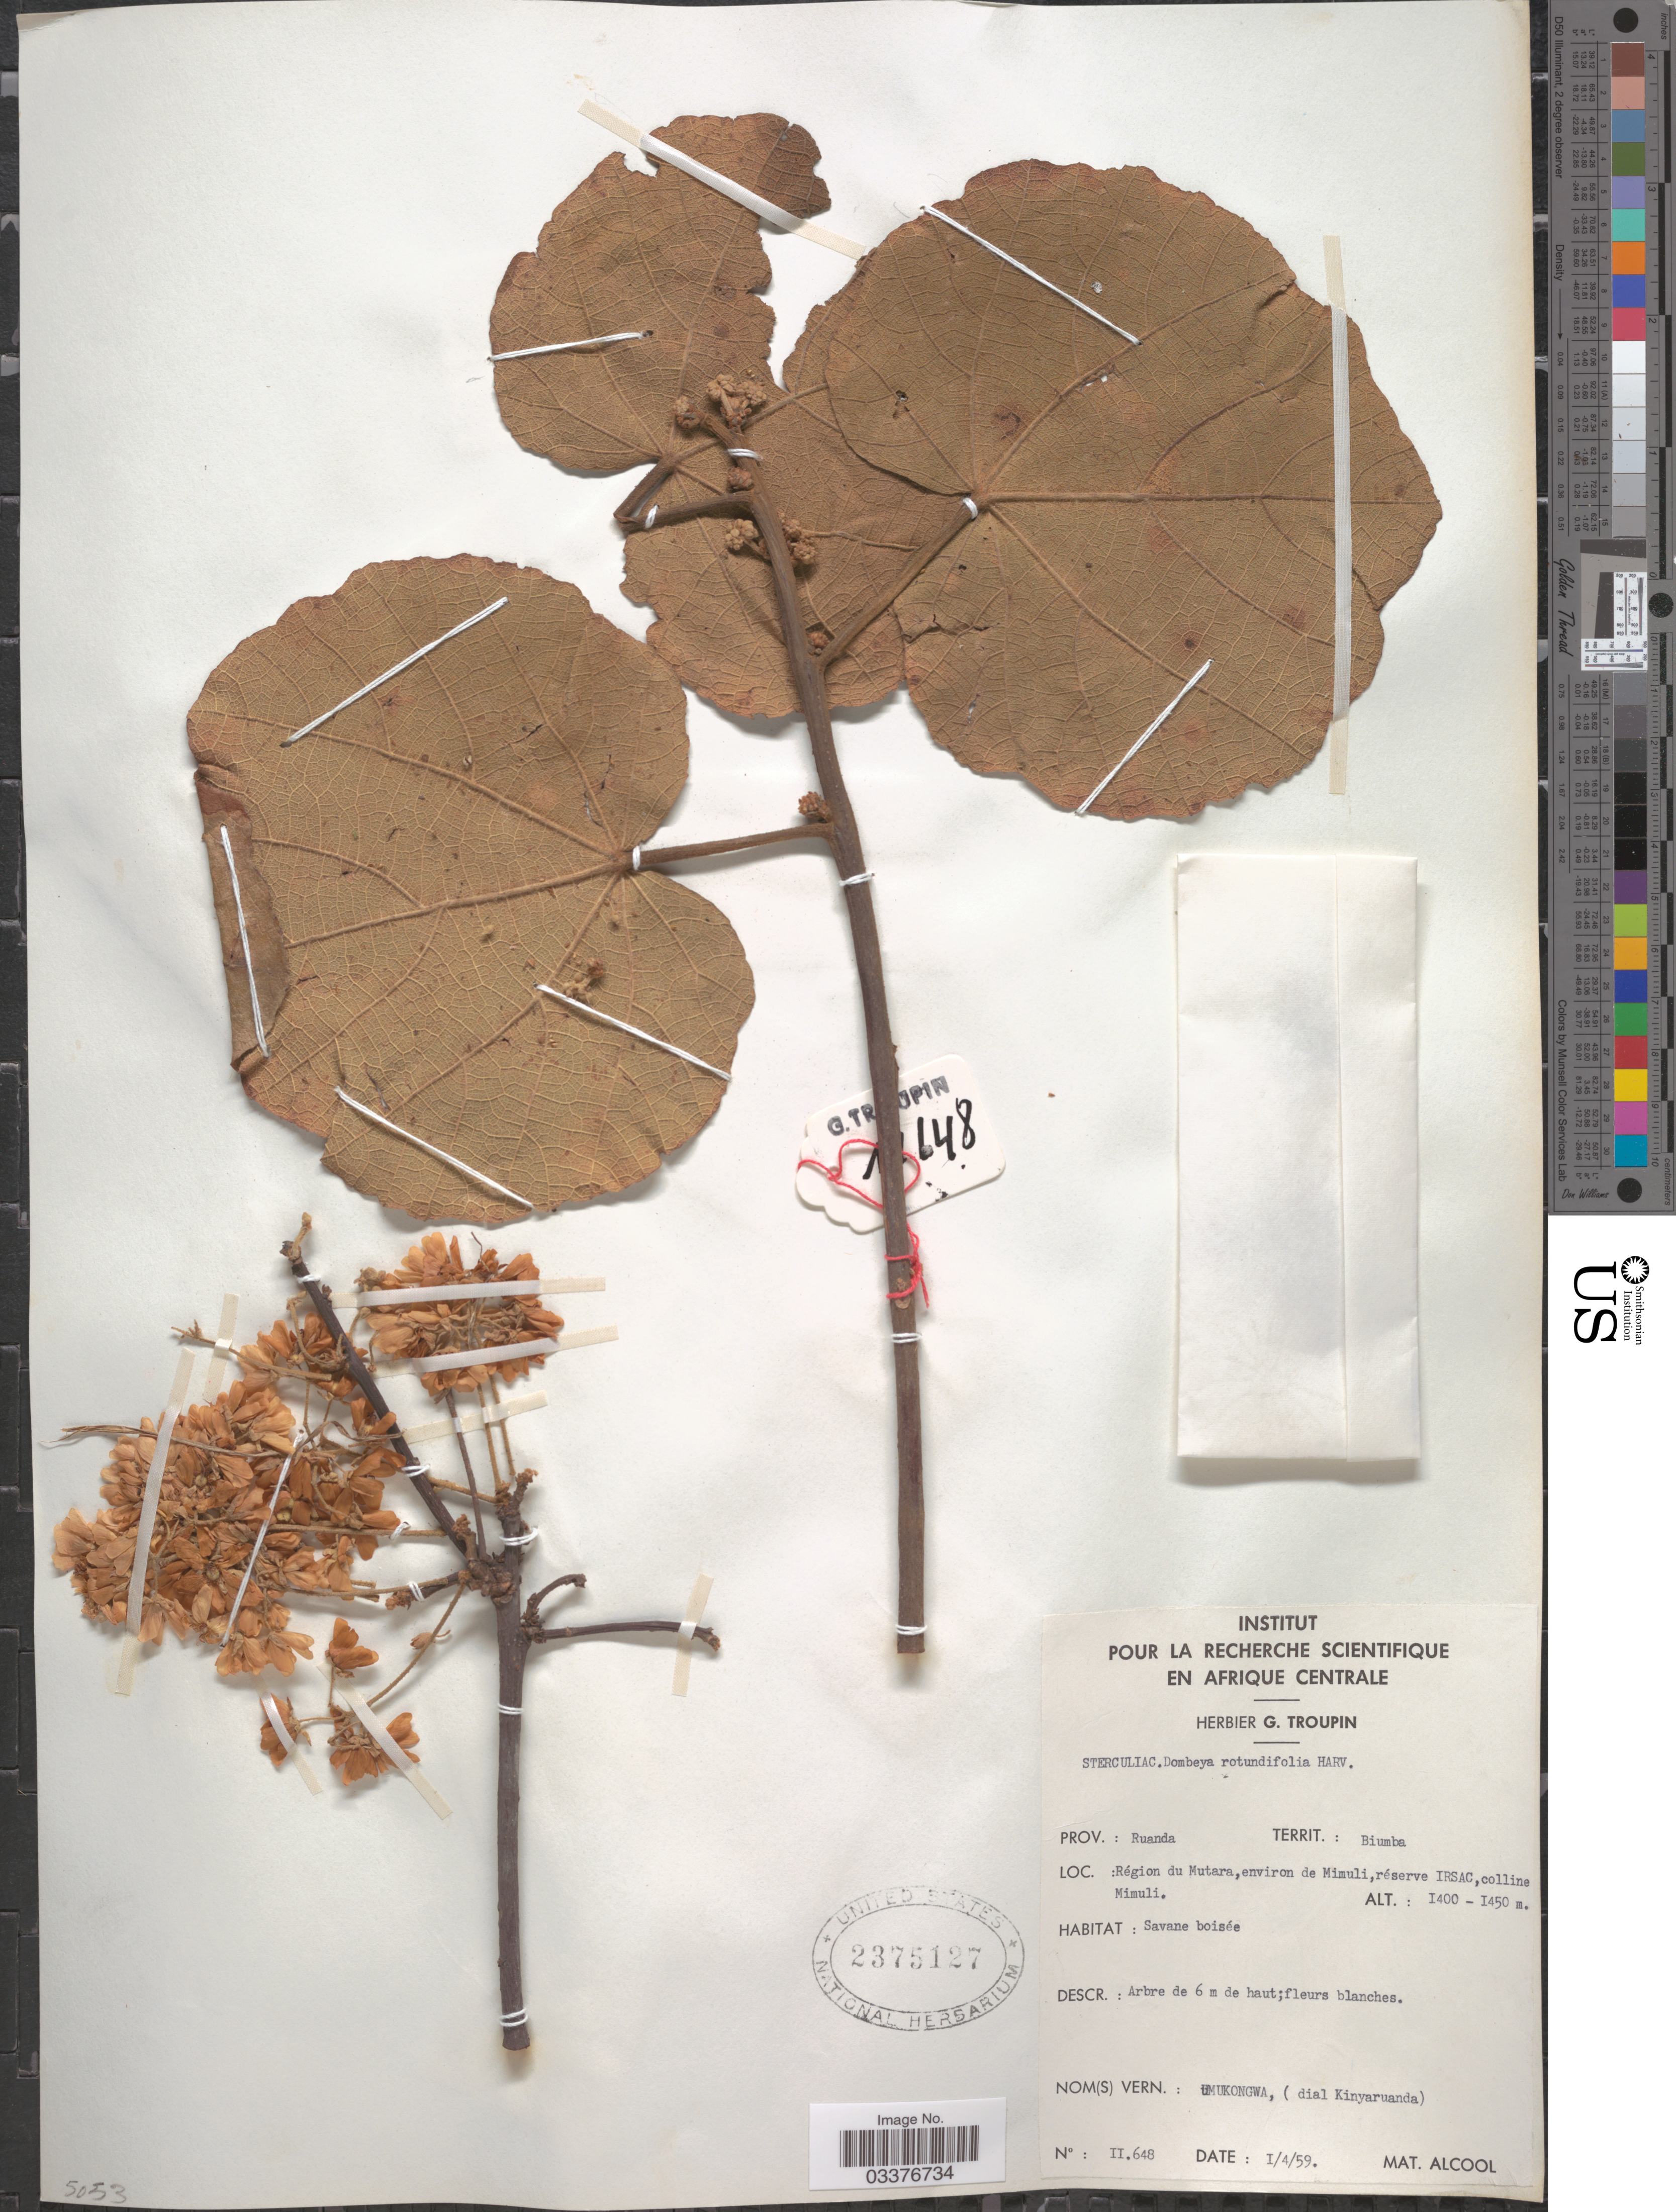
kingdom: Plantae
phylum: Tracheophyta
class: Magnoliopsida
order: Malvales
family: Malvaceae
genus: Dombeya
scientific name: Dombeya rotundifolia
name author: (Hochst.) Planch.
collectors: G. Troupin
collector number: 11648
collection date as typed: Transcribed d/m/y: 1/4/59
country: Rwanda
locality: Prov. Ruanda. Territ.: Biumba. Région du Mutara, environ de Mimuli, réserve IRSAC, colline Mimuli.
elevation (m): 1400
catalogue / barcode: US 2375127